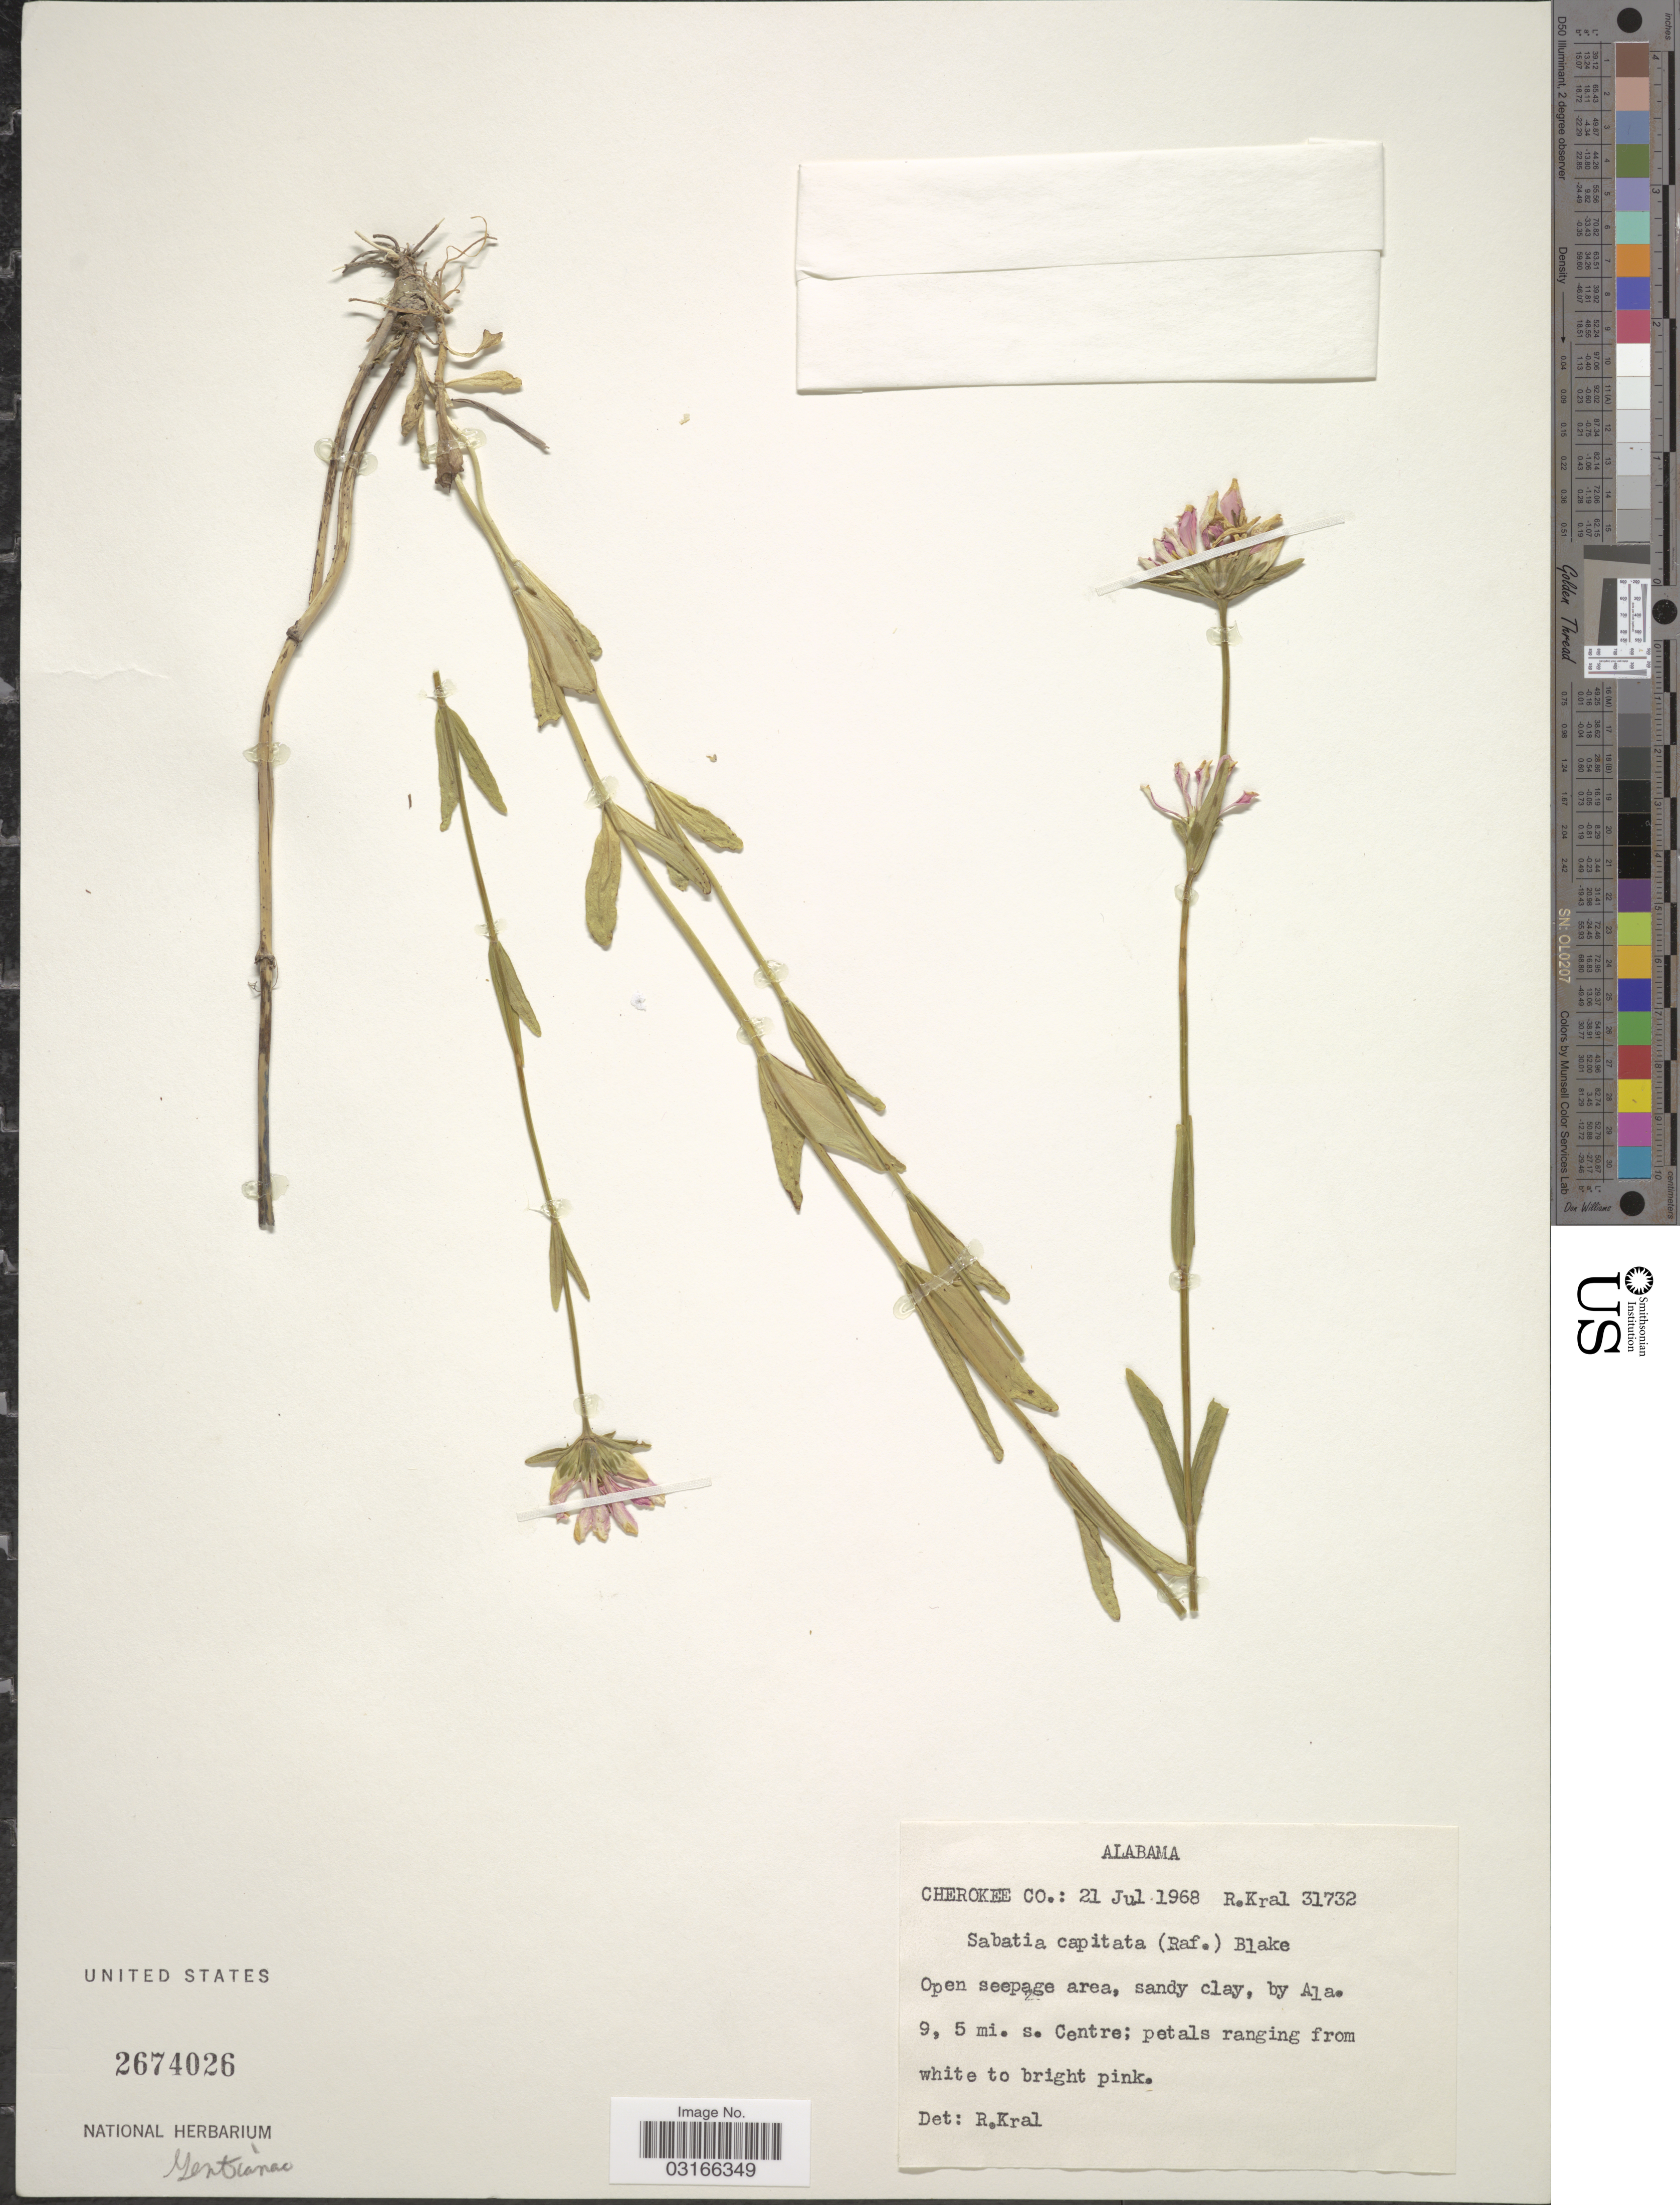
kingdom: Plantae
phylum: Tracheophyta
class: Magnoliopsida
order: Gentianales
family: Gentianaceae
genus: Sabatia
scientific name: Sabatia campestris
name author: Nutt.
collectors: R. Kral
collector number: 31732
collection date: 1968-07-21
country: United States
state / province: Alabama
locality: Cherokee Co. By Ala. 9, 5 mi. s. Centre.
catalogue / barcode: US 2674026